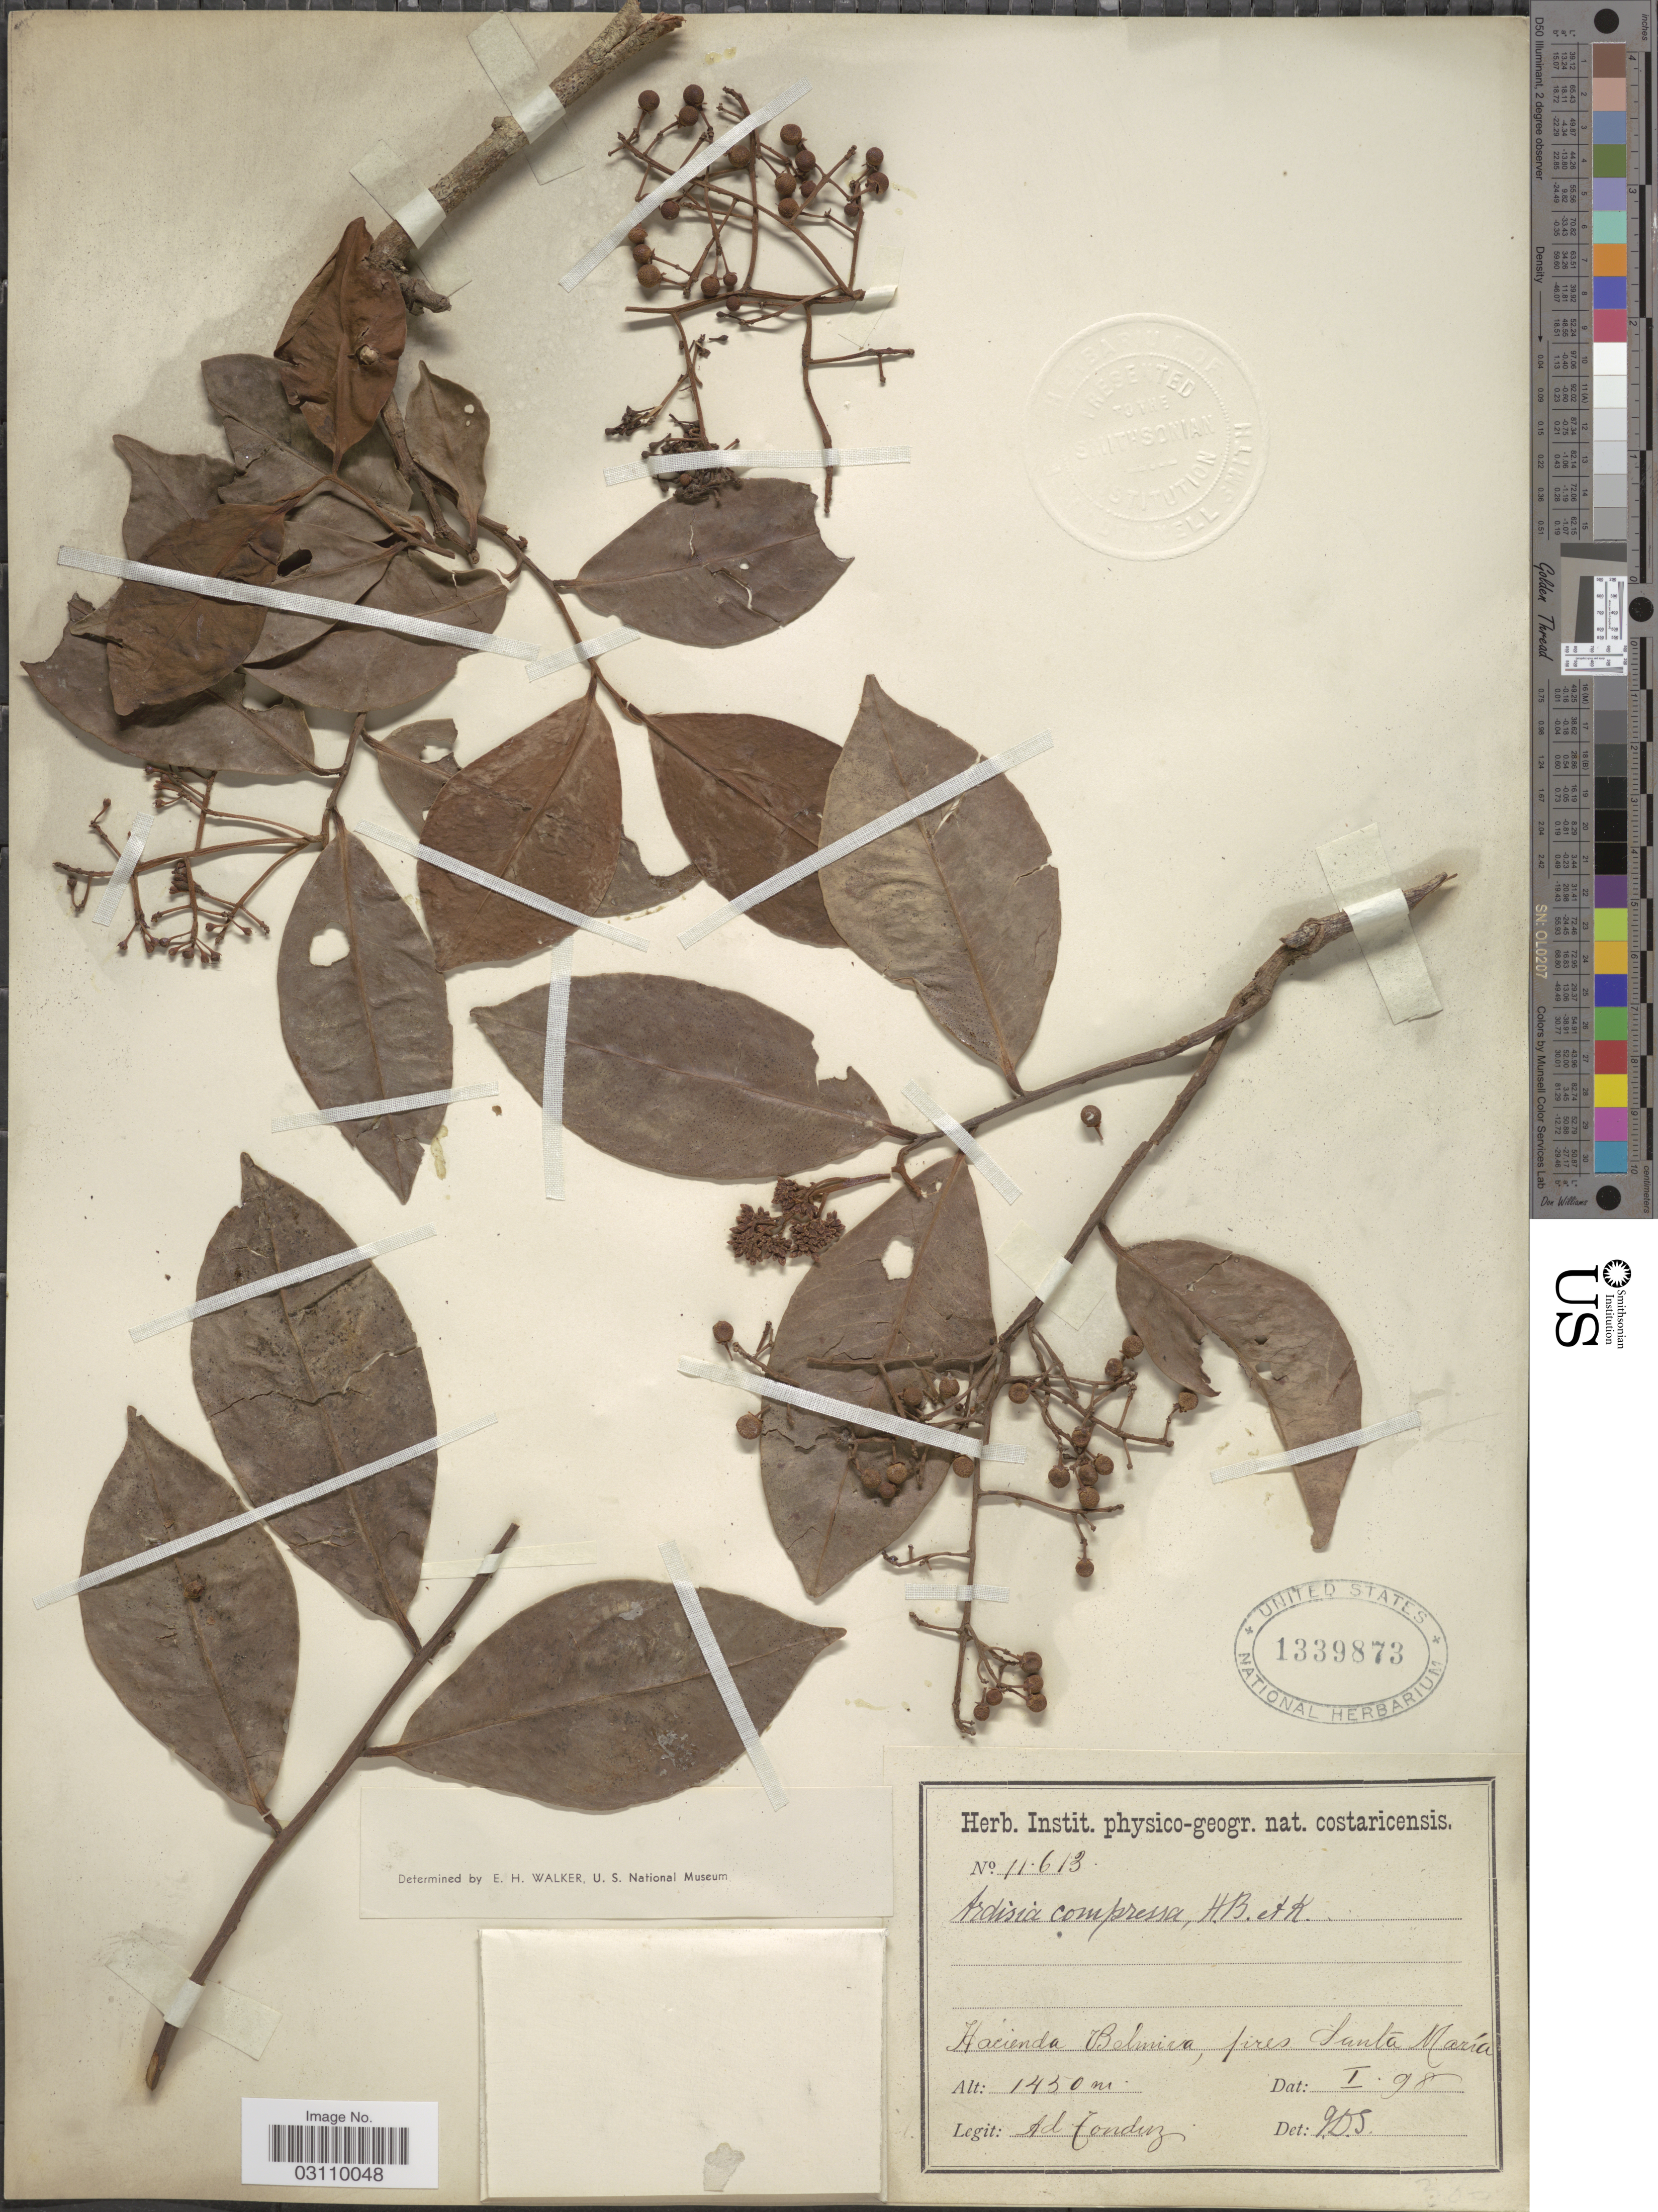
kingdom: Plantae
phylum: Tracheophyta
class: Magnoliopsida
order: Ericales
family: Primulaceae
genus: Ardisia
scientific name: Ardisia compressa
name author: Kunth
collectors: A. Tonduz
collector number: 11613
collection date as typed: Transcribed d/m/y: /1/98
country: Costa Rica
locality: Hacienda Belmira, pres Santa María.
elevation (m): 1450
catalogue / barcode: US 1339873